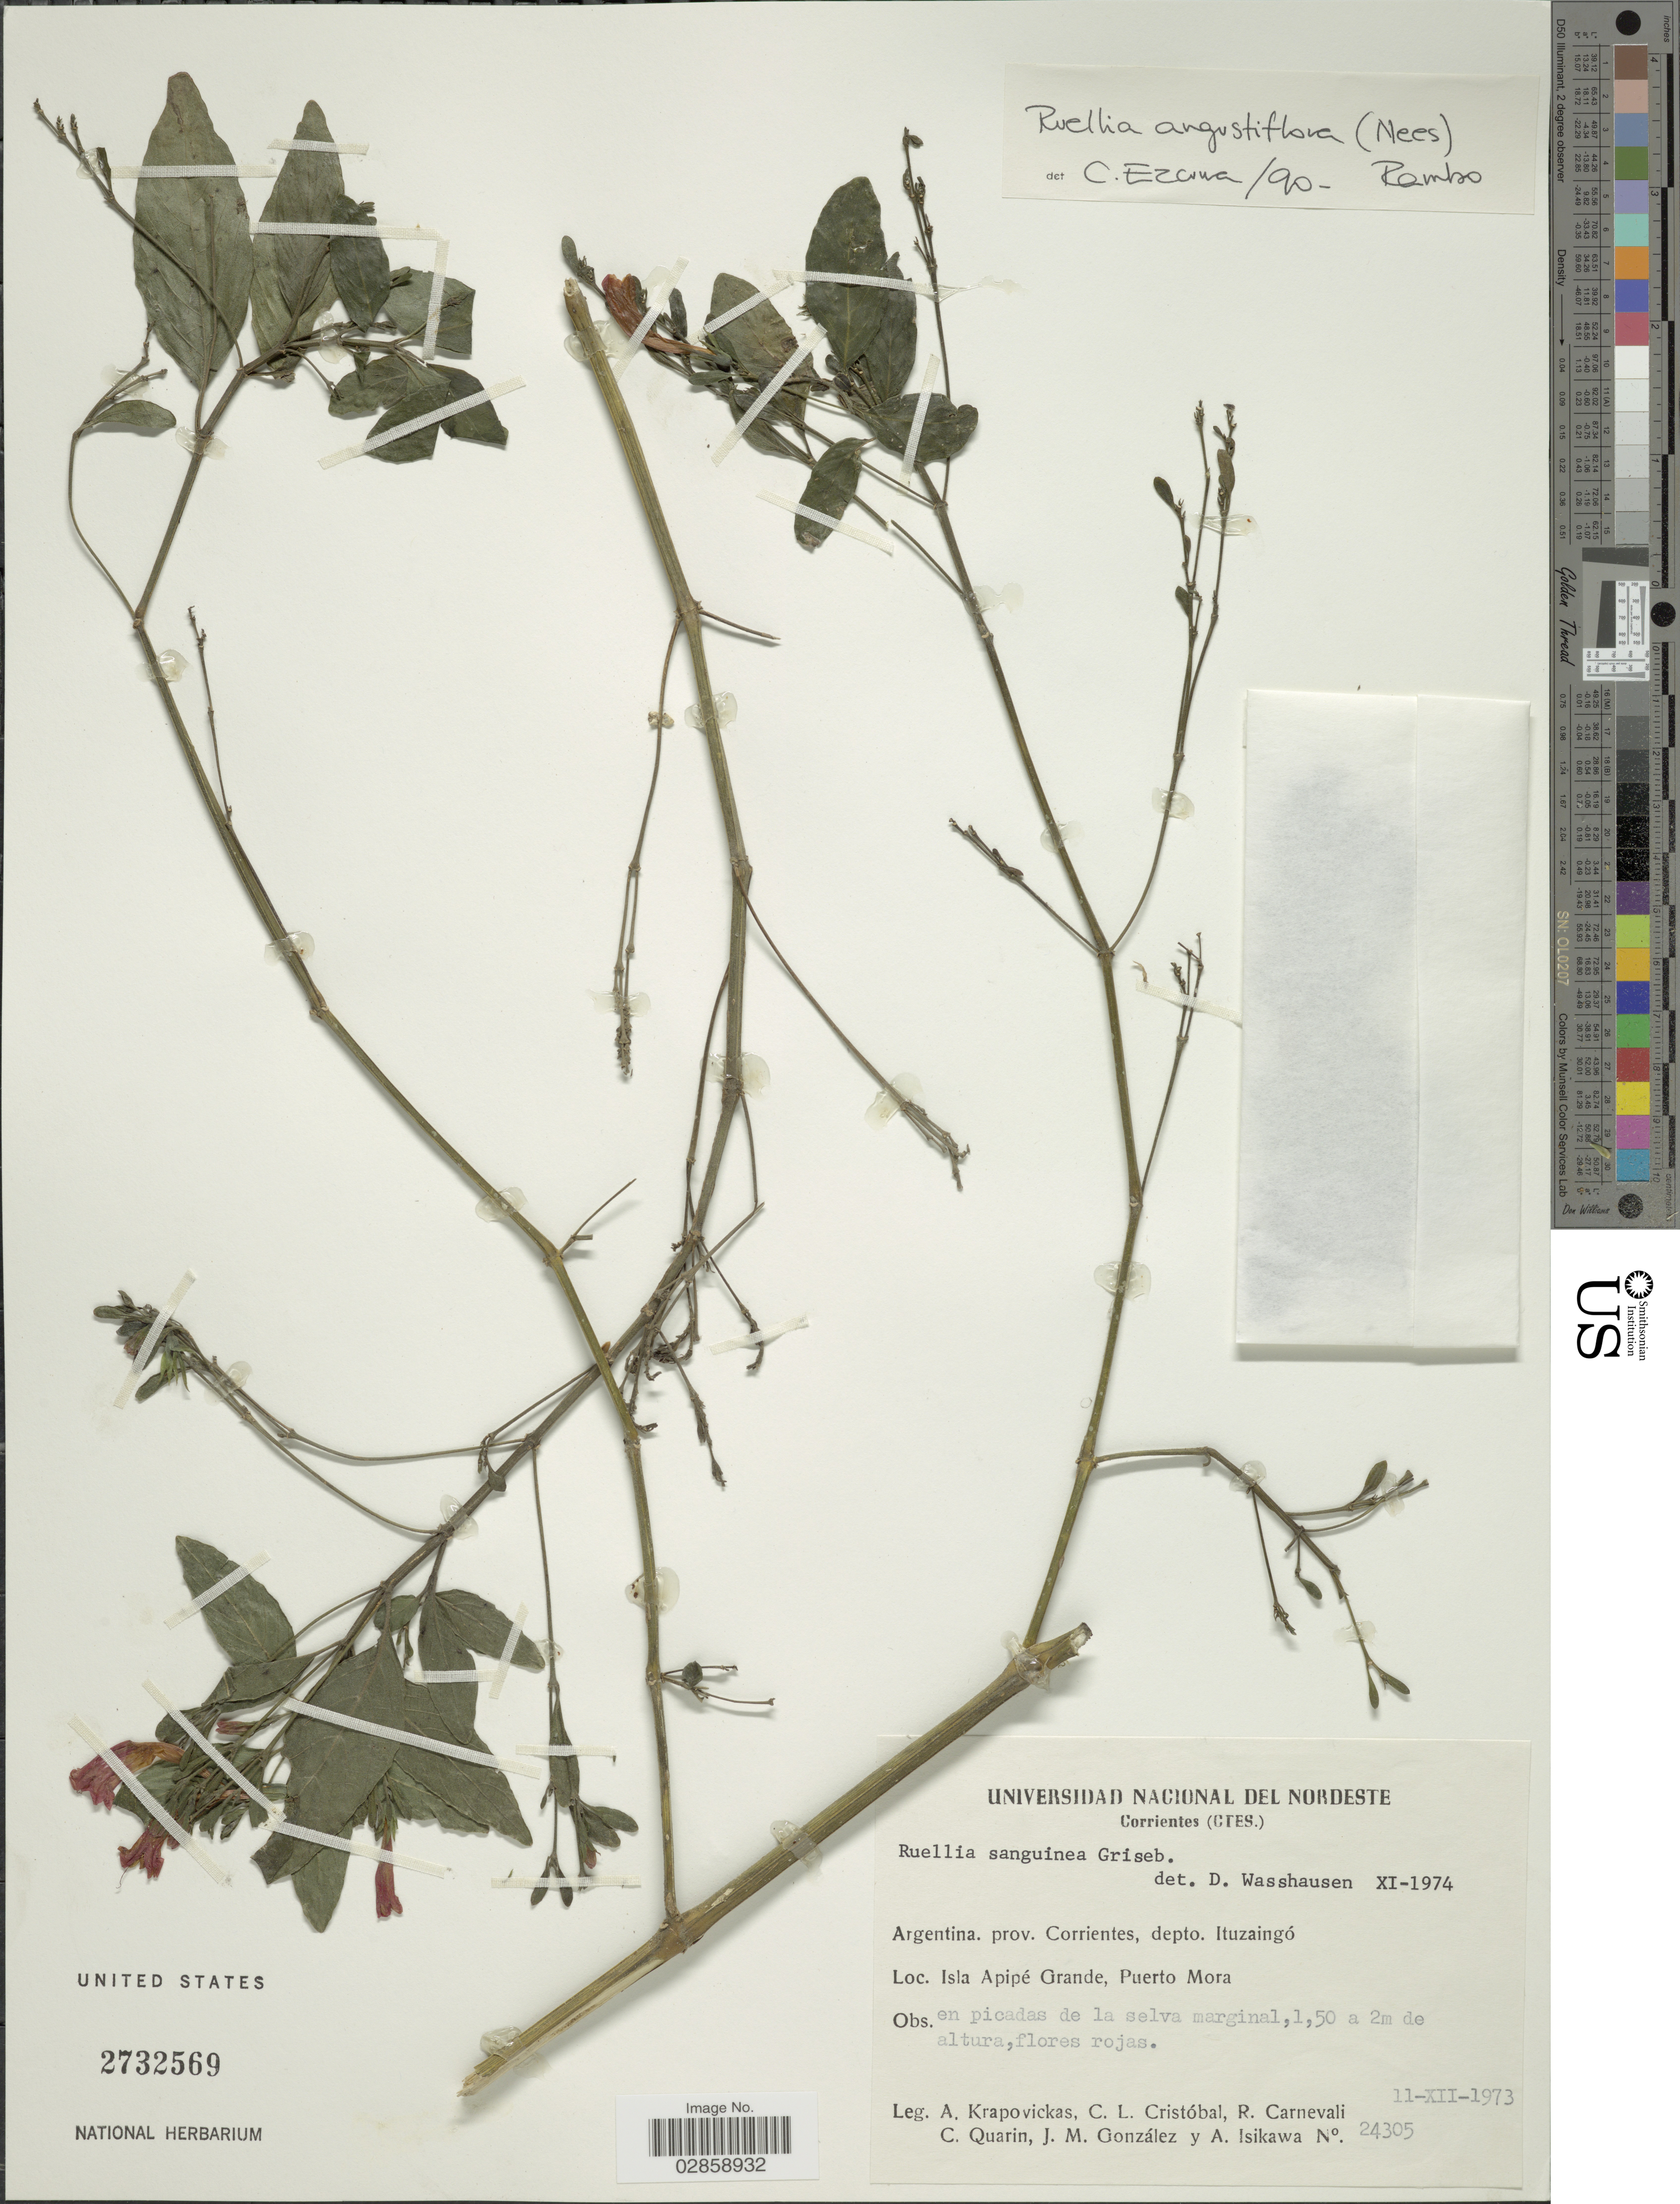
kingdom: Plantae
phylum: Tracheophyta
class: Magnoliopsida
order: Lamiales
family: Acanthaceae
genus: Ruellia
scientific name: Ruellia angustiflora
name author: (Nees) Lindau ex Rambo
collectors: A. Krapovickas, C. L. Cristóbal, R. Carnevali, C. Quarin & et al.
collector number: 24305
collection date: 1973-12-11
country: Argentina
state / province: Corrientes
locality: Depto. Ituzaingó. Isla Apipé Grande, Puerto Mora.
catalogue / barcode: US 2732569